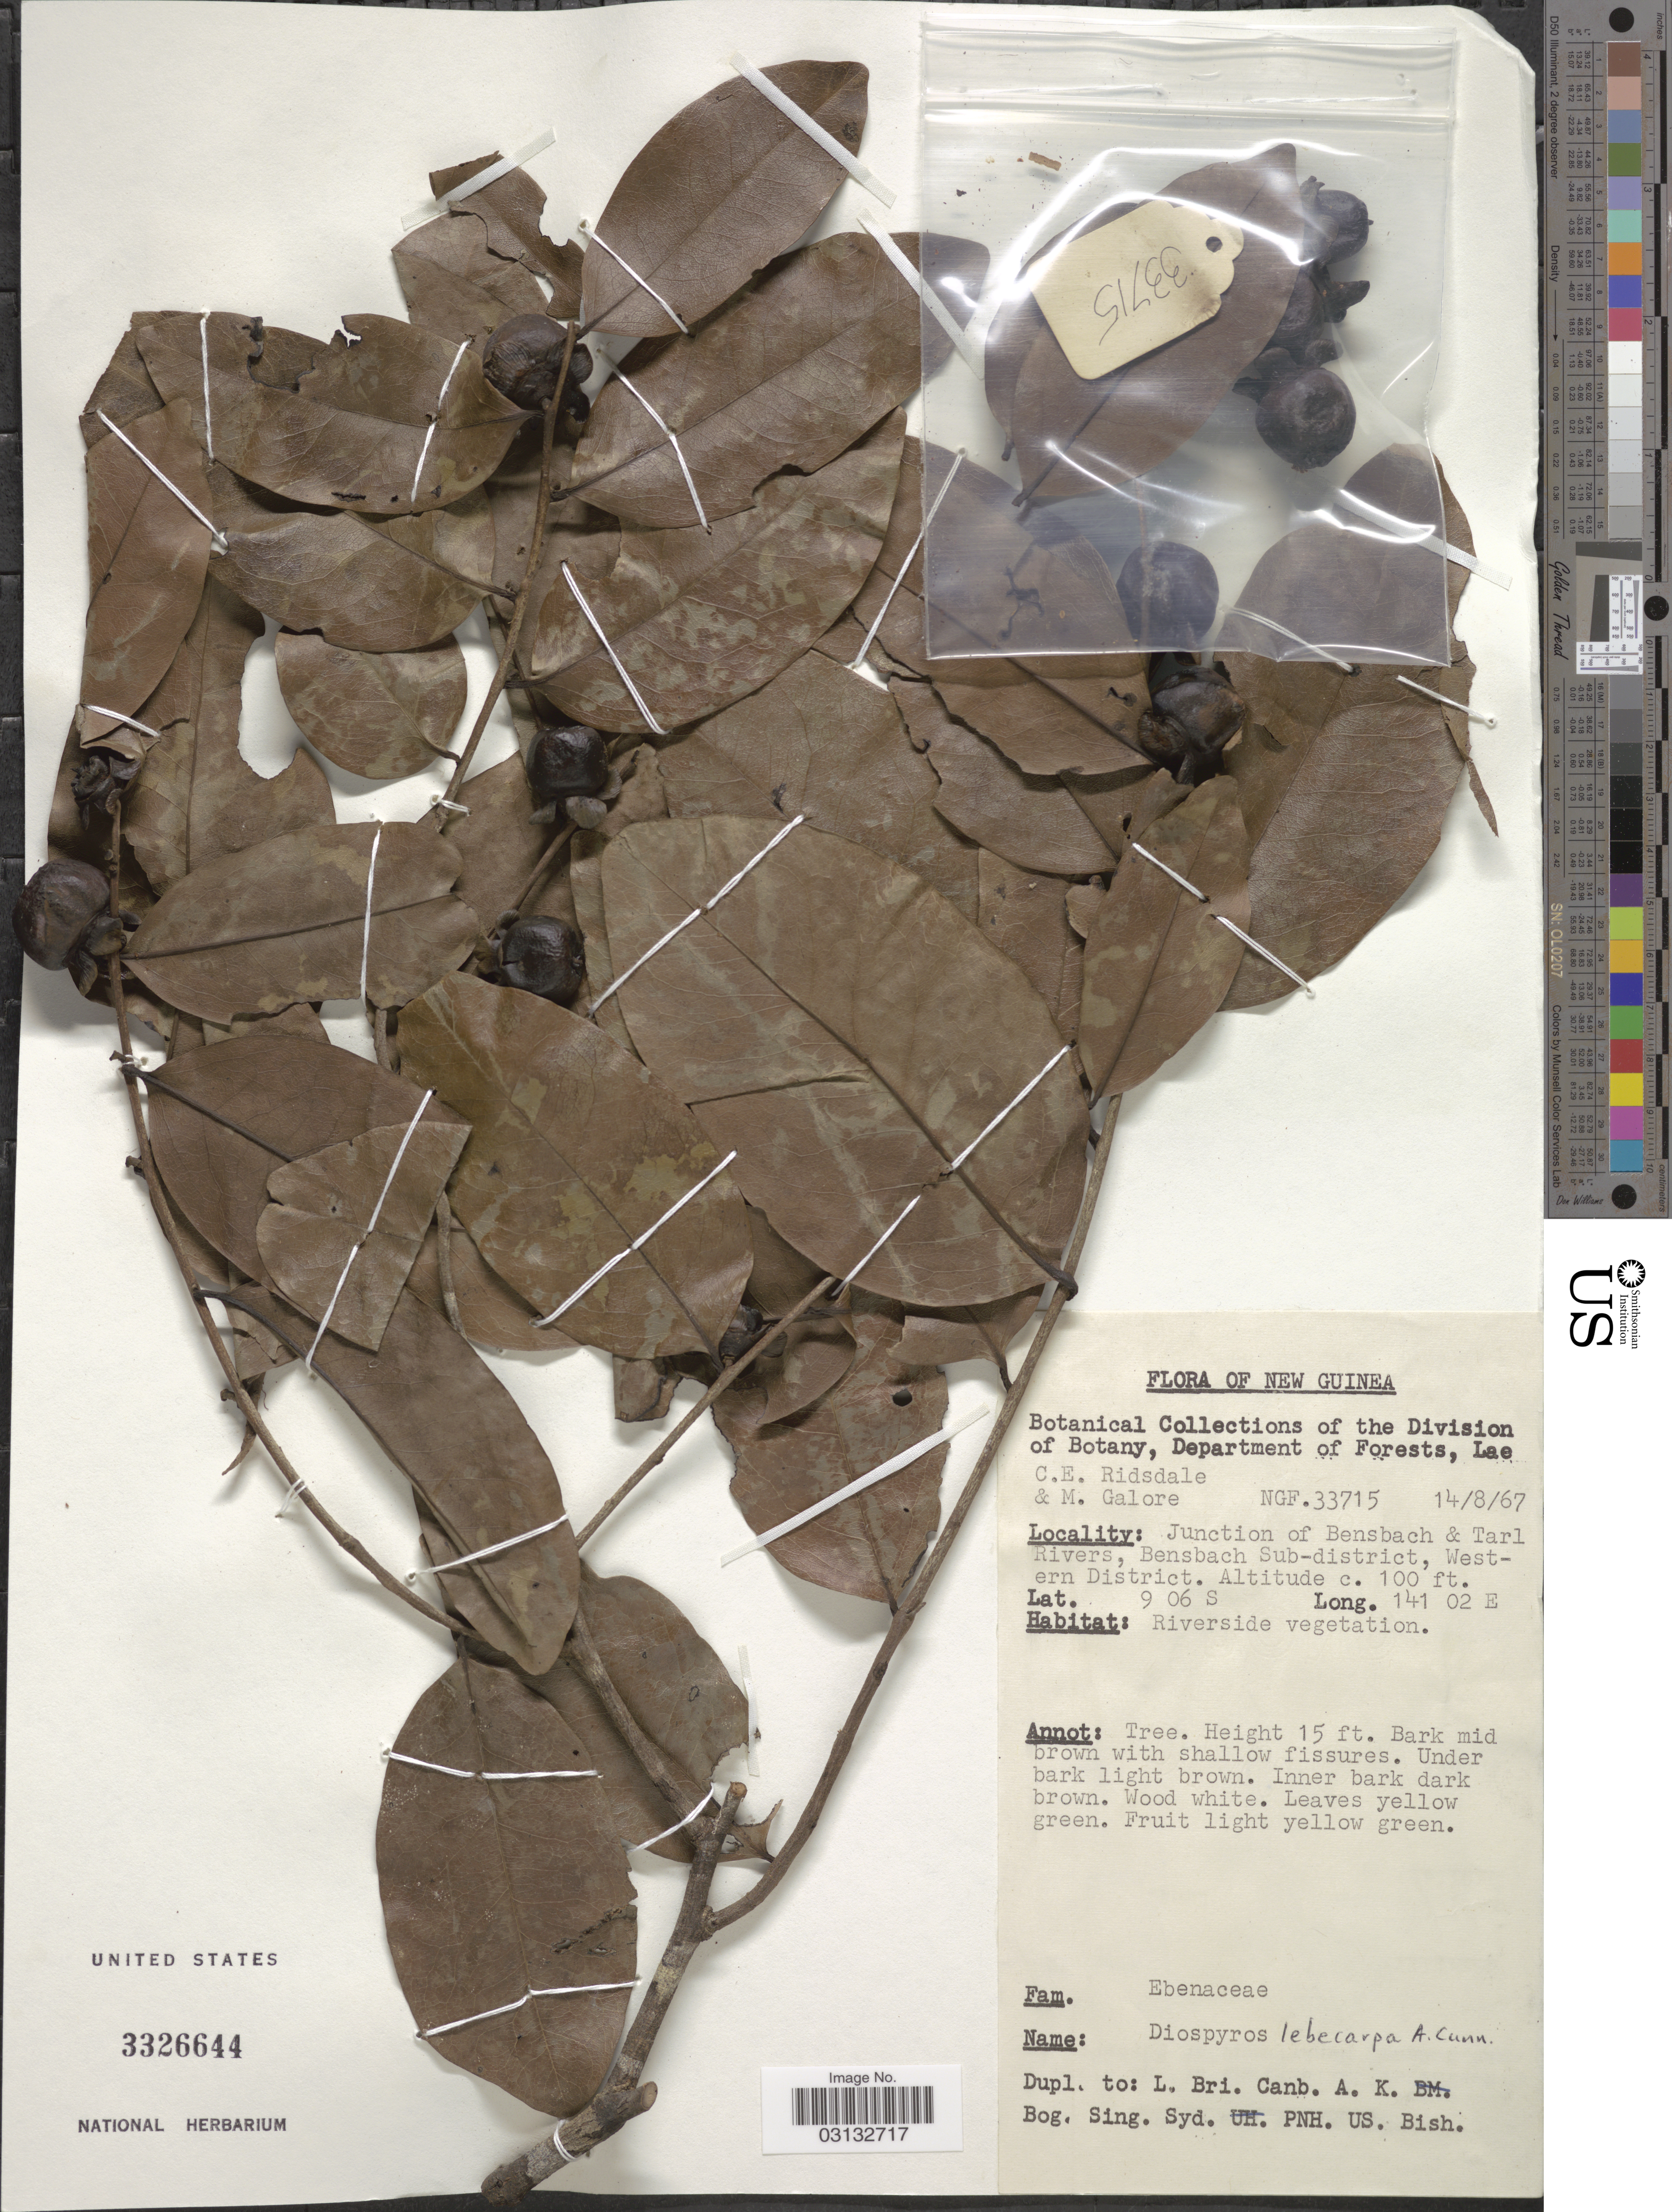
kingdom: Plantae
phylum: Tracheophyta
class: Magnoliopsida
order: Ericales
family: Ebenaceae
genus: Diospyros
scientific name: Diospyros hebecarpa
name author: Cunn. ex Benth.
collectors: C. E. Ridsdale & M. Galore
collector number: NGF33715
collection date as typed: Transcribed d/m/y: 14/8/67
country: Papua New Guinea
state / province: Manus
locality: New Guinea. Junction of Bensbach & Tarl Rivers, Bensbach Sub-district, Western District.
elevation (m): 30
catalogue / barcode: US 3326644